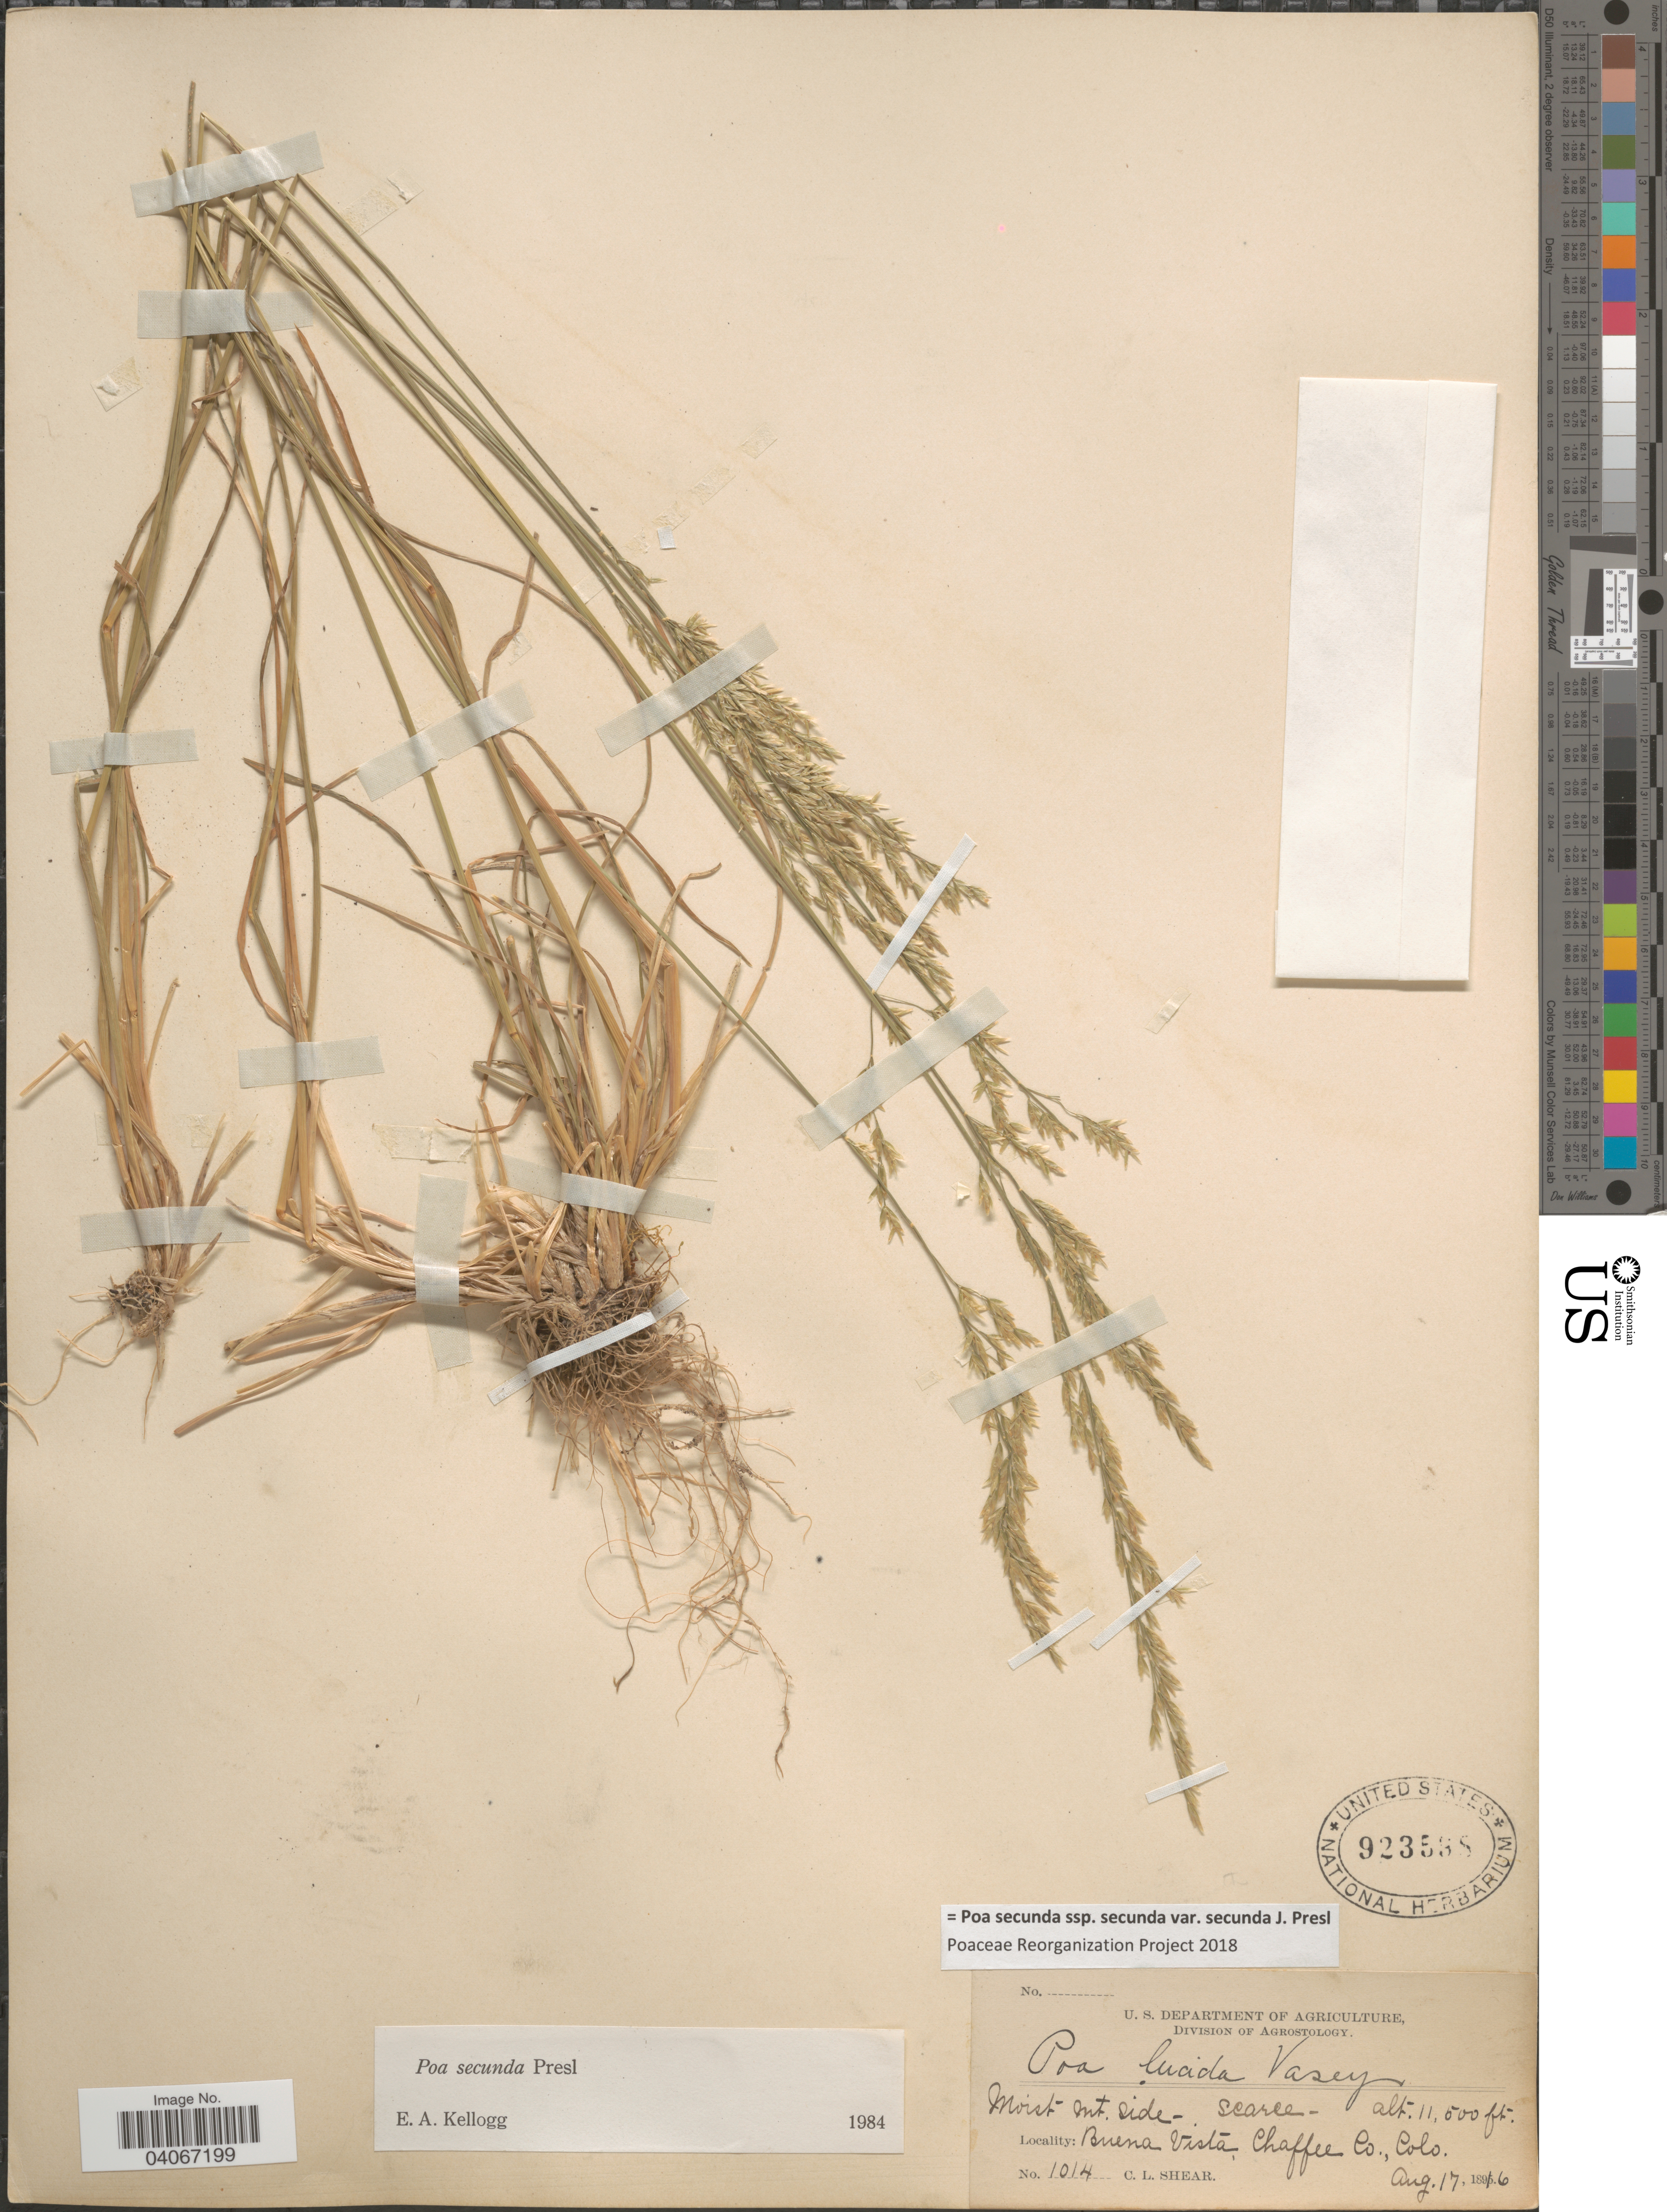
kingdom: Plantae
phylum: Tracheophyta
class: Liliopsida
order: Poales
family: Poaceae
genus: Poa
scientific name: Poa secunda subsp. secunda var. secunda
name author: J. Presl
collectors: C. L. Shear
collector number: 1014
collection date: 1896-08-17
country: United States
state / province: Colorado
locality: Buena Vista, Chaffeee Co.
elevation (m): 3505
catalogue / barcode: US 923588